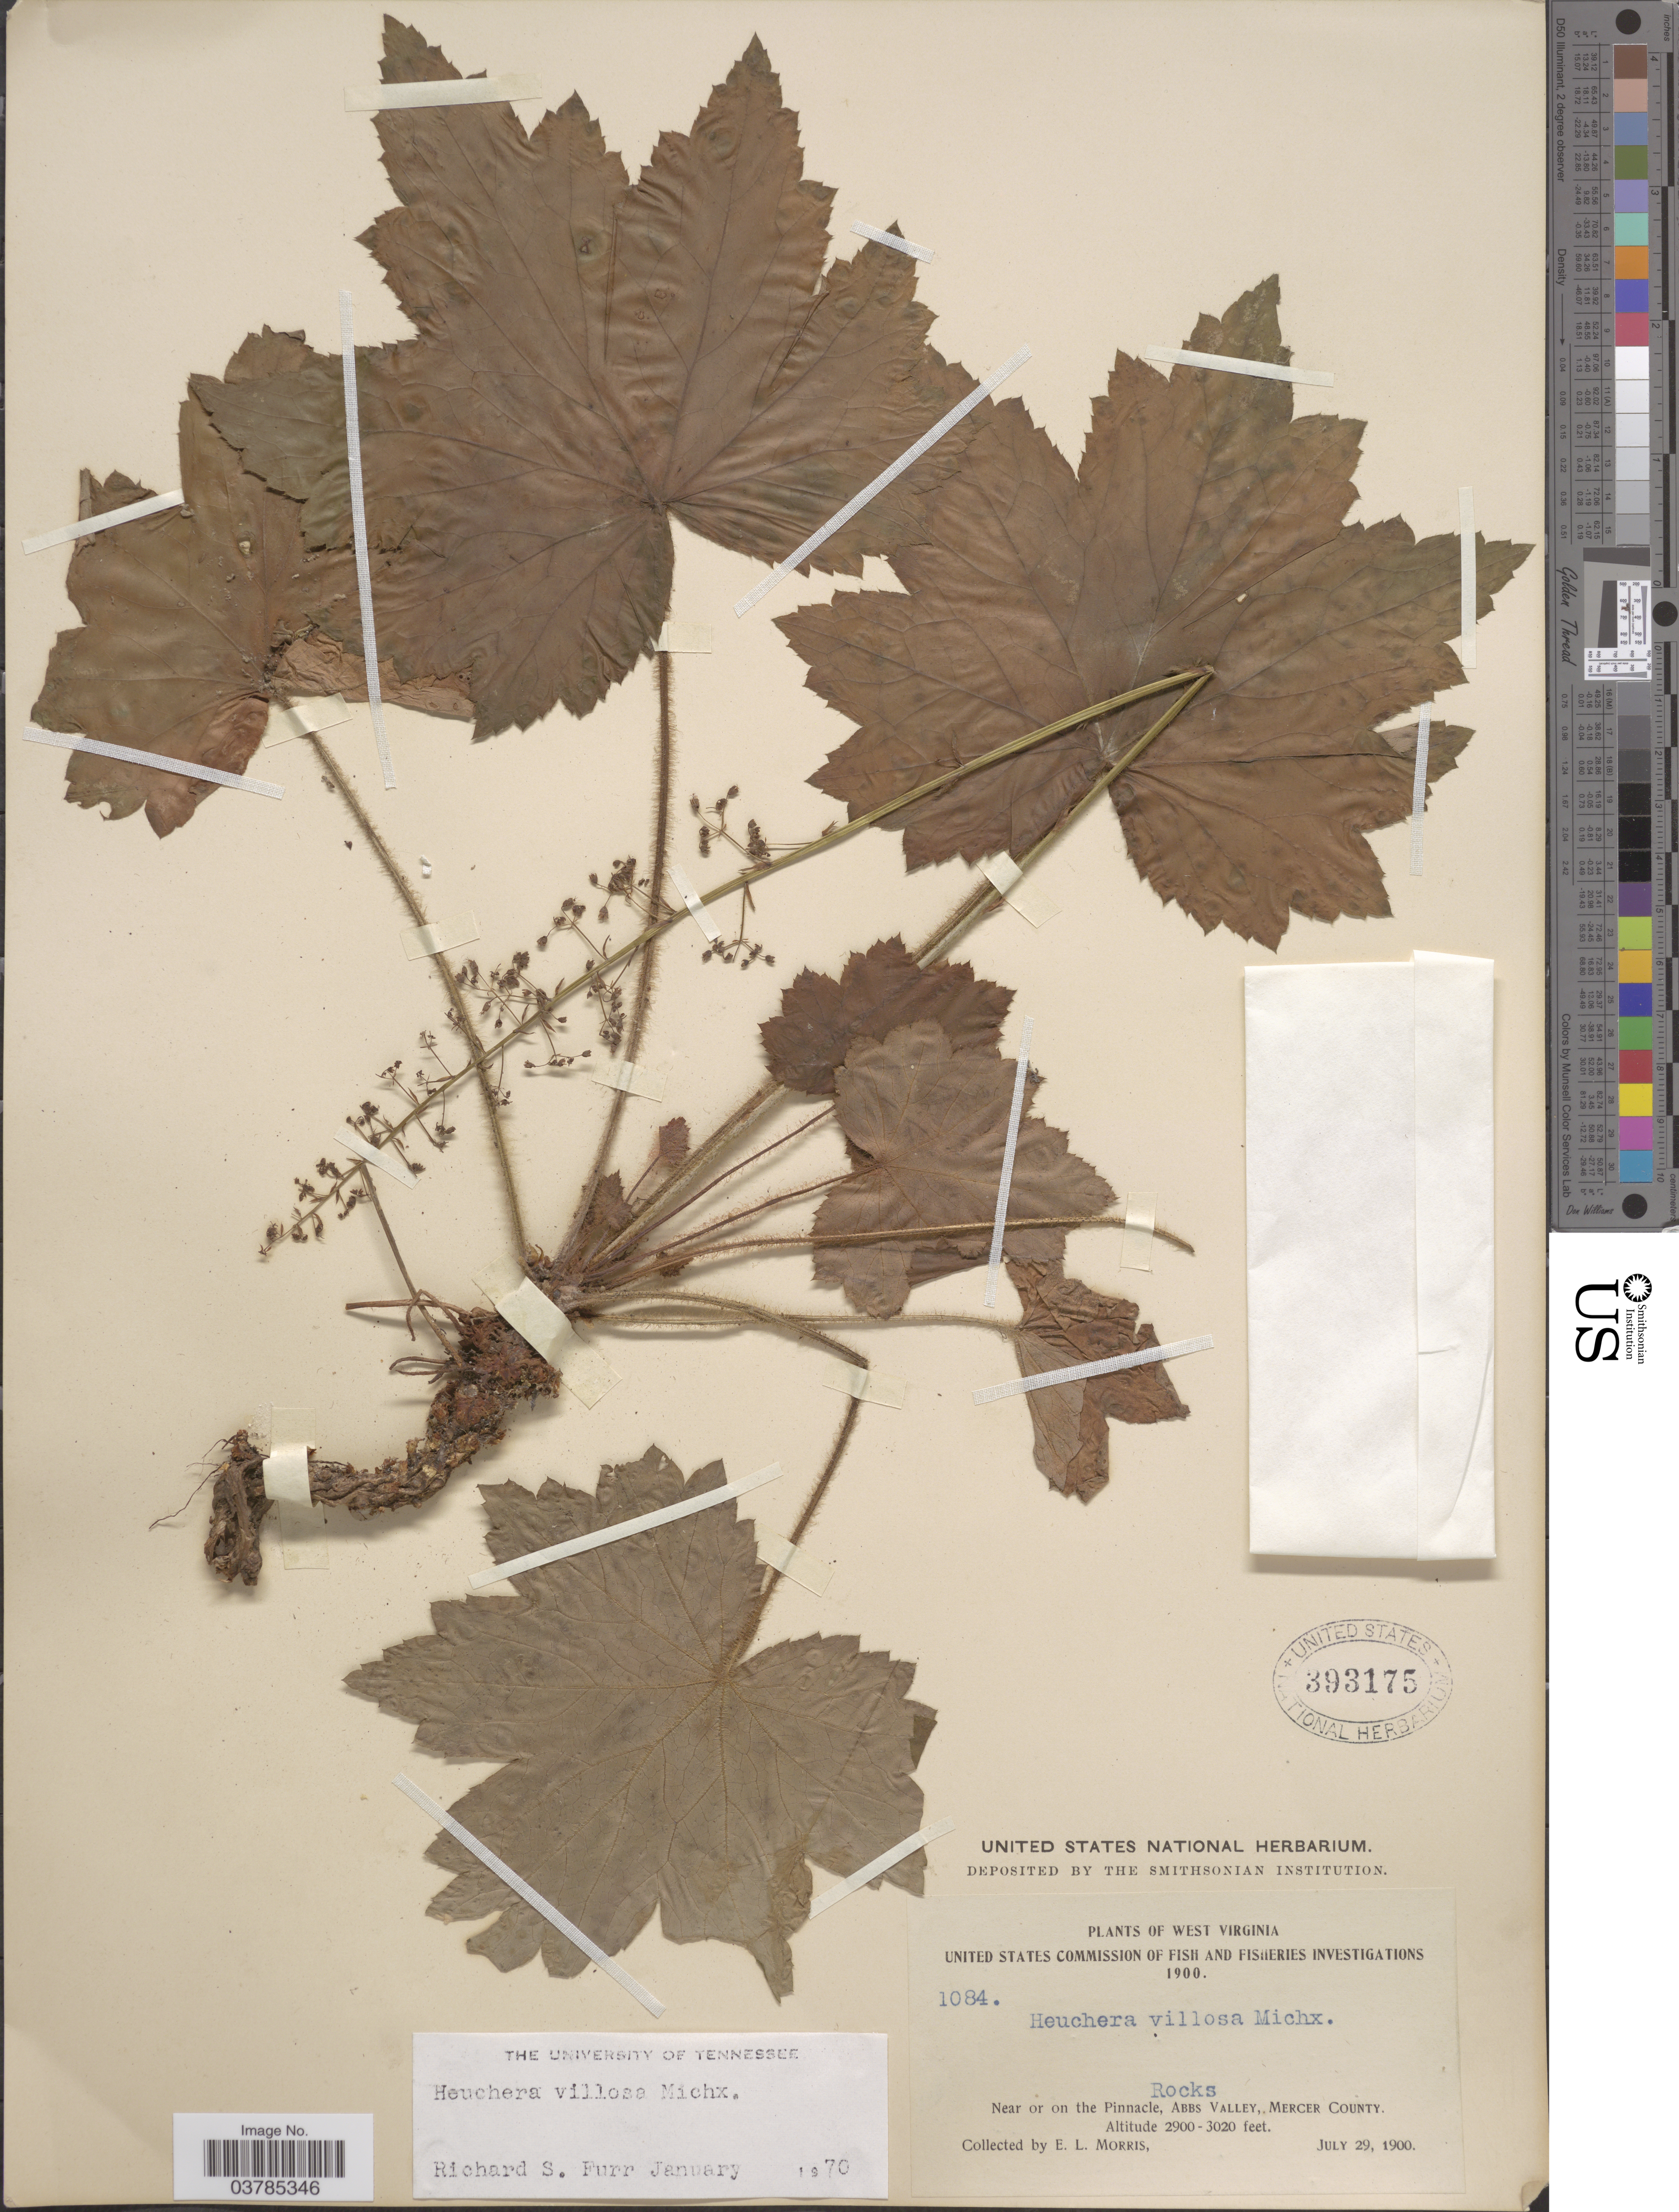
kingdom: Plantae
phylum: Tracheophyta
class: Magnoliopsida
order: Saxifragales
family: Saxifragaceae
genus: Heuchera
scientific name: Heuchera villosa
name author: Michx.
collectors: E. Morris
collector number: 1084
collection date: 1900-07-29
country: United States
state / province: West Virginia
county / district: Mercer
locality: Near or on the Pinnacle, Abbs Valley, Mercer County.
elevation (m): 884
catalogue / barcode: US 393175